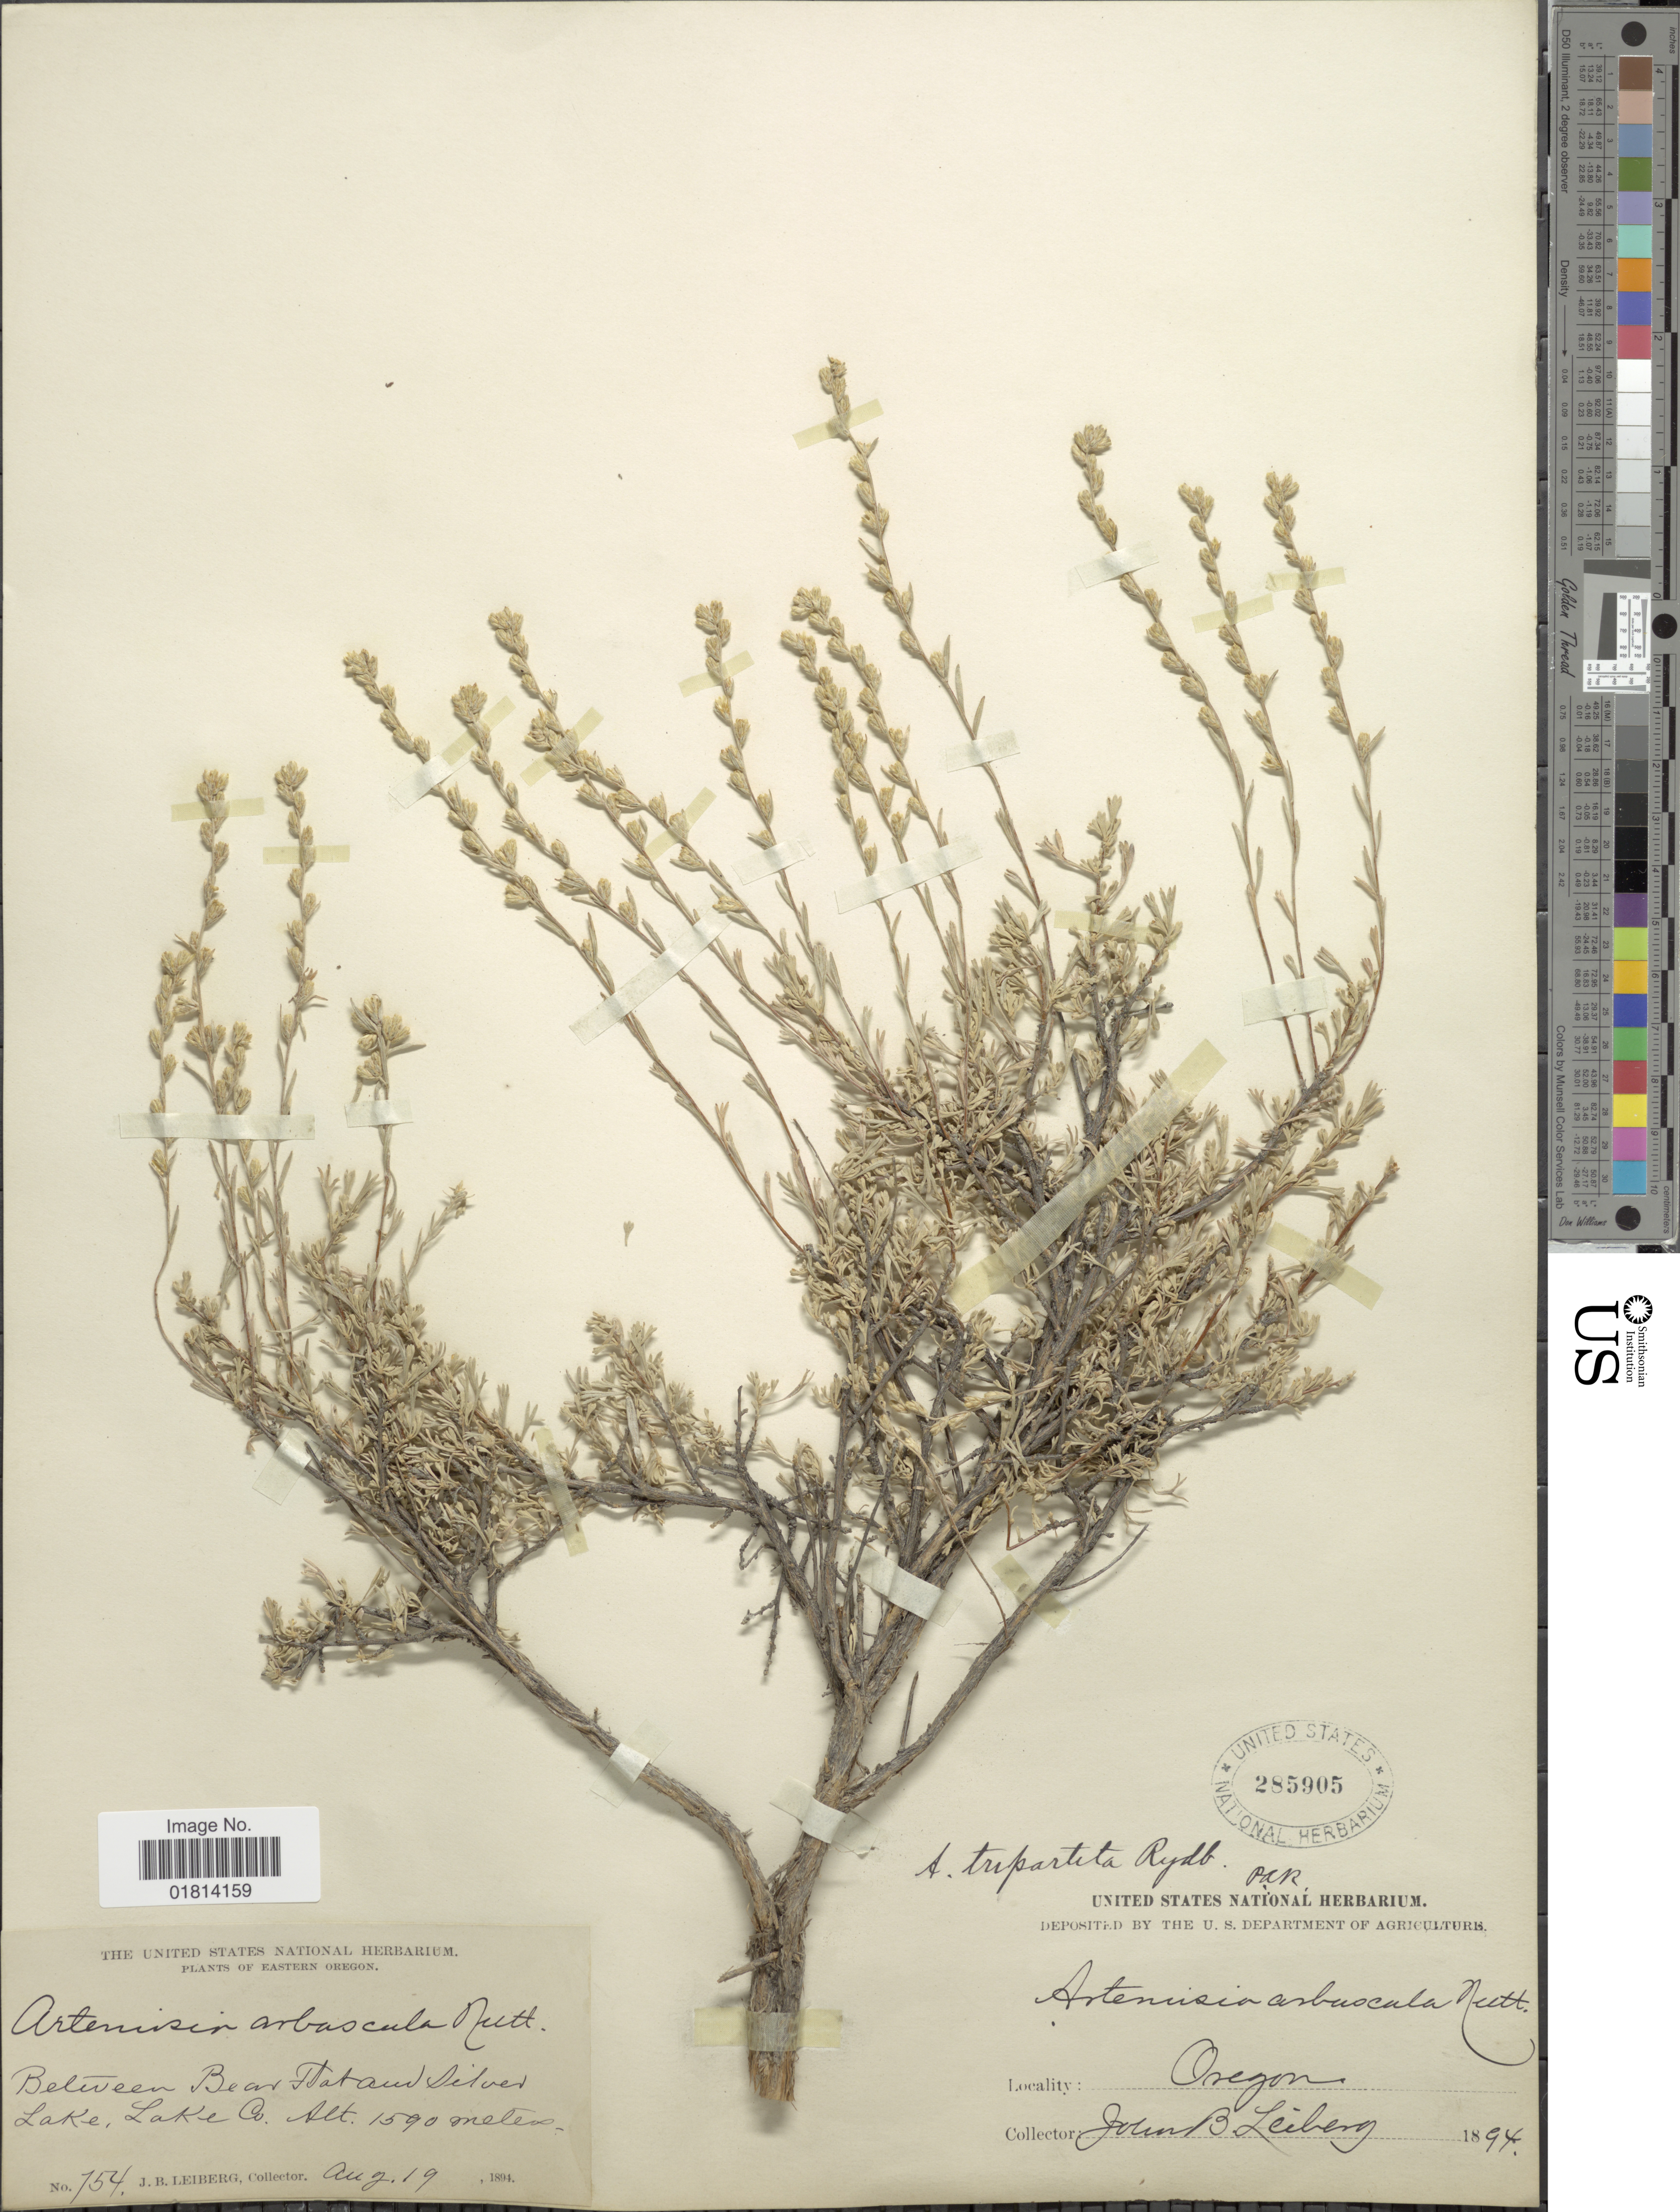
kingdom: Plantae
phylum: Tracheophyta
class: Magnoliopsida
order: Asterales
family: Asteraceae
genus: Artemisia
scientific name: Artemisia arbuscula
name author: Nutt.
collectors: J. B. Leiberg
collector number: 754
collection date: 1894-08-19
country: United States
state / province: Oregon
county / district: Lake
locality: Between Bear Flat and Silver Lake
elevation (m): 1590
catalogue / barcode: US 285905